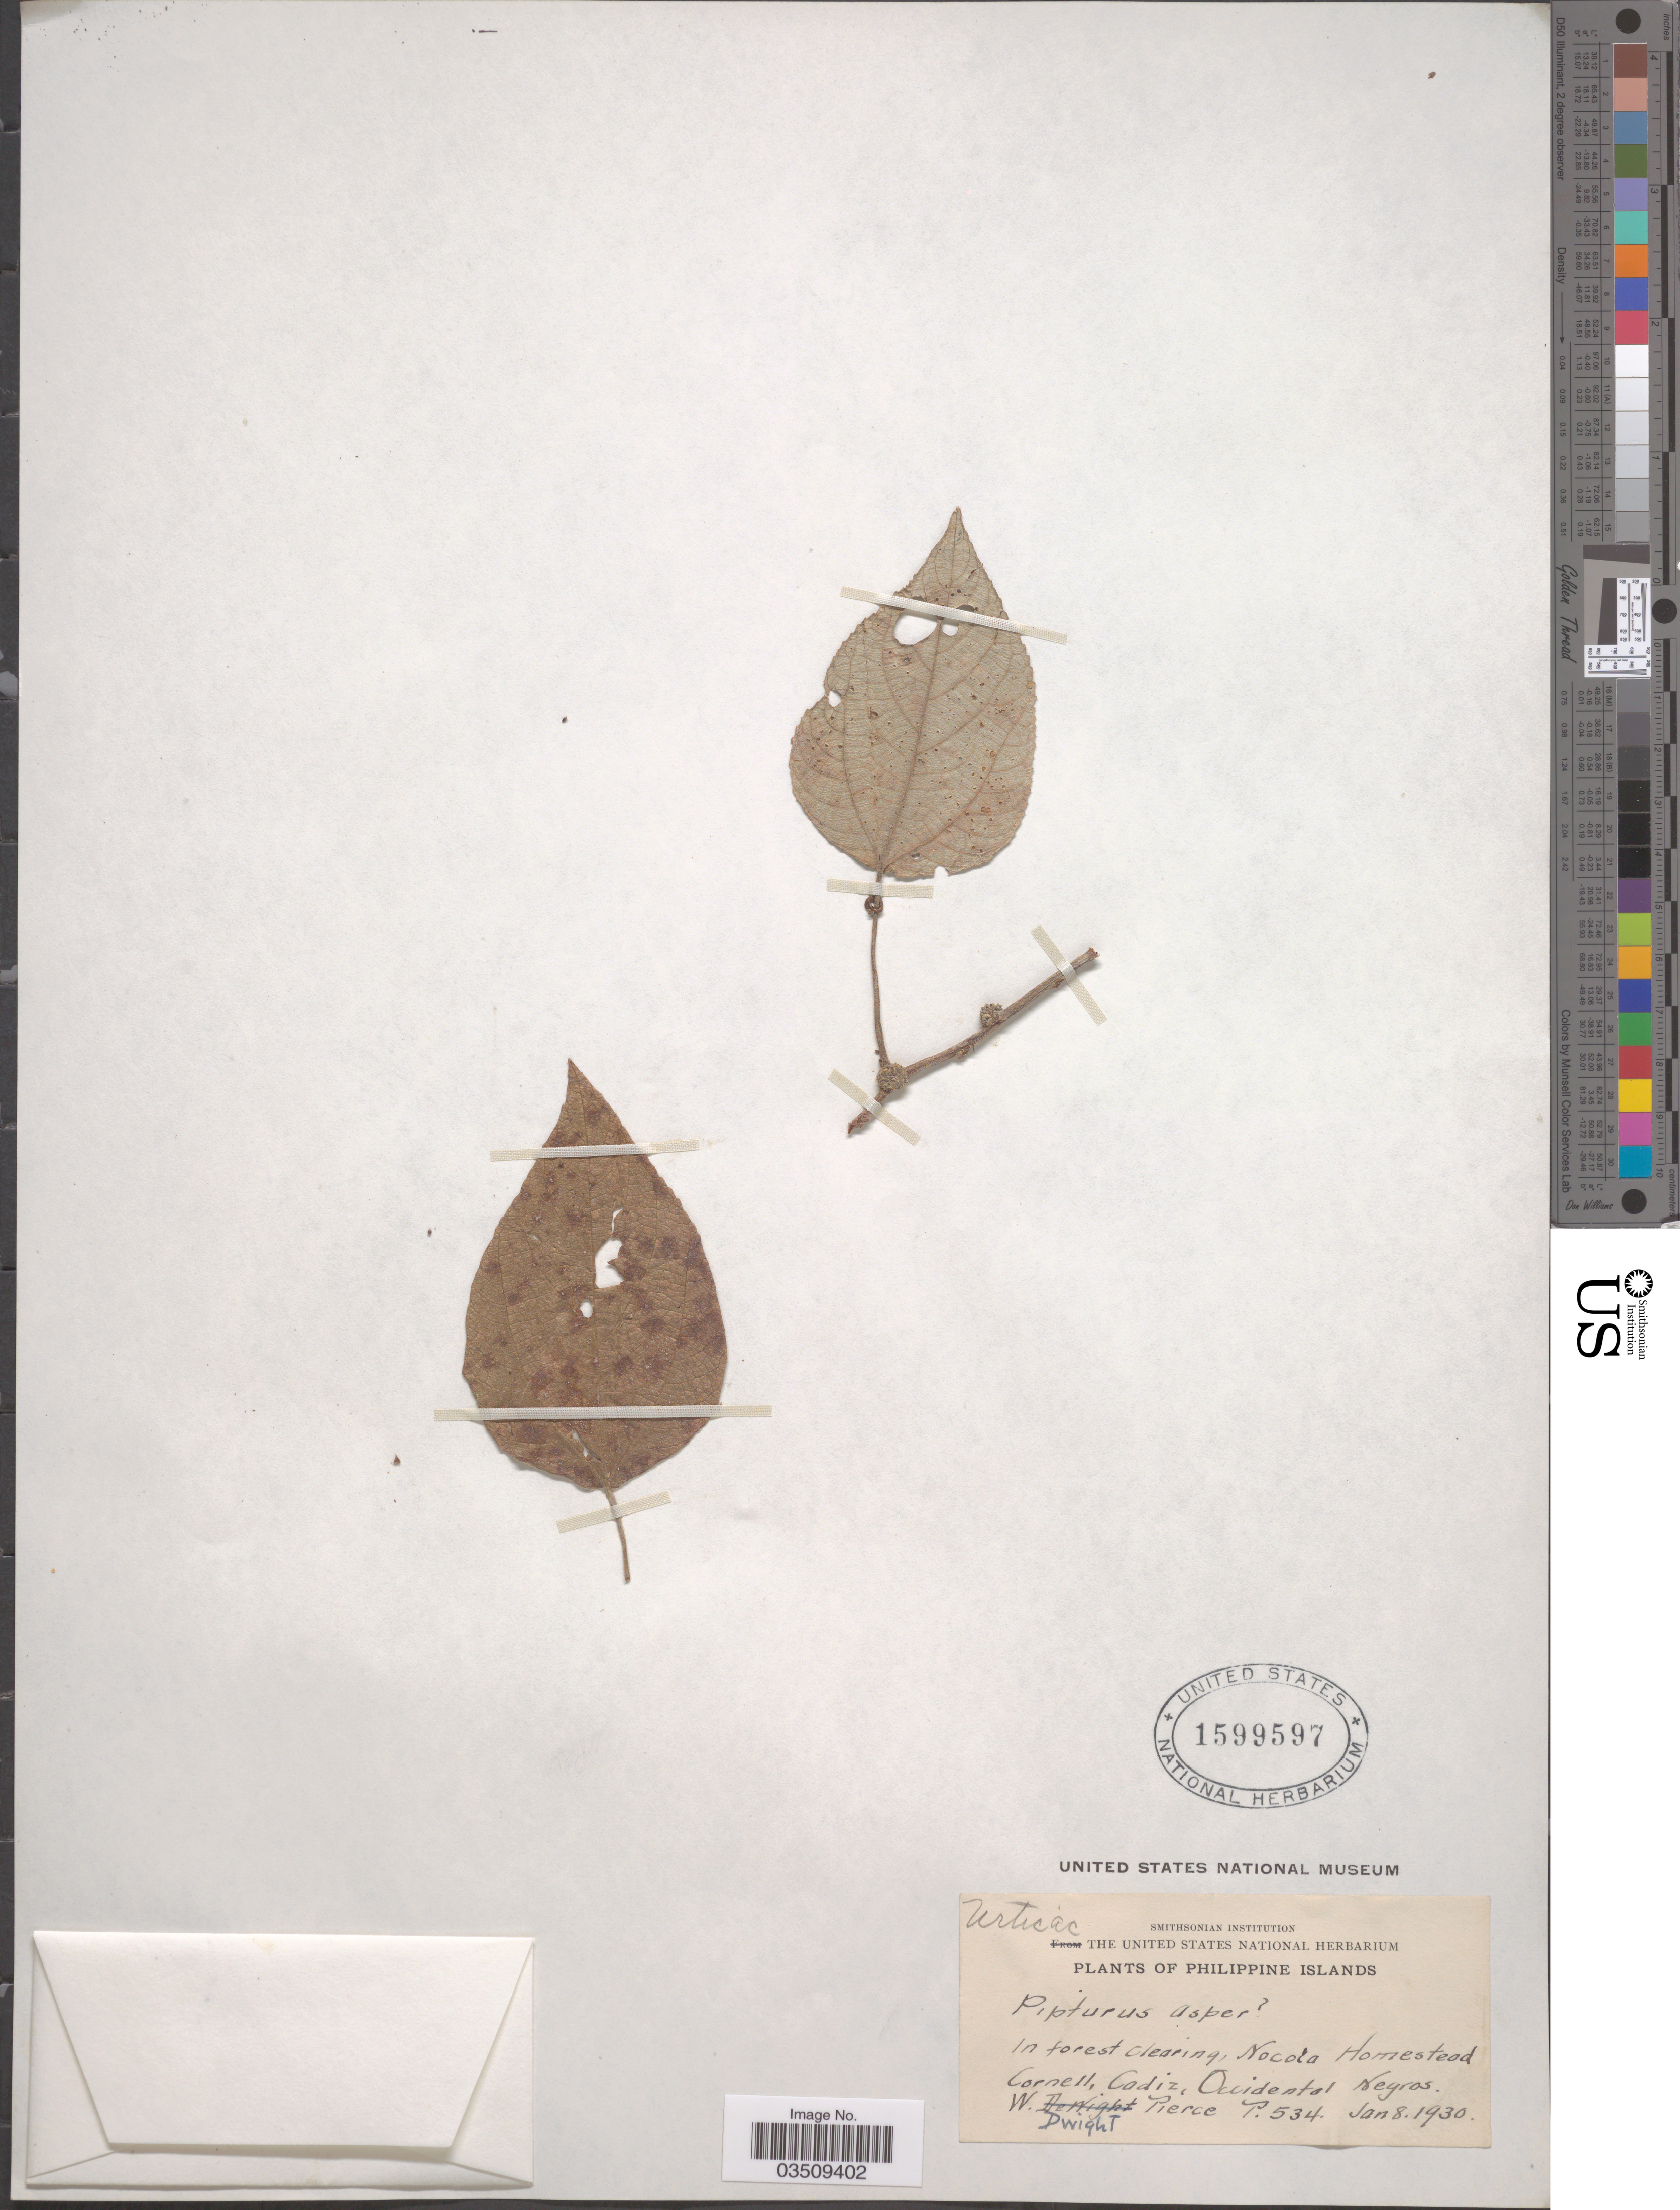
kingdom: Plantae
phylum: Tracheophyta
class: Magnoliopsida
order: Rosales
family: Urticaceae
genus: Pipturus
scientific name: Pipturus arborescens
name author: (Link) C.B. Rob.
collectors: W. Pierce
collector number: P534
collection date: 1930-01-08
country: Philippines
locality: Nocota Homesteasd. Cornell, Cadiz, Occidental Negros.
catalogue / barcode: US 1599597